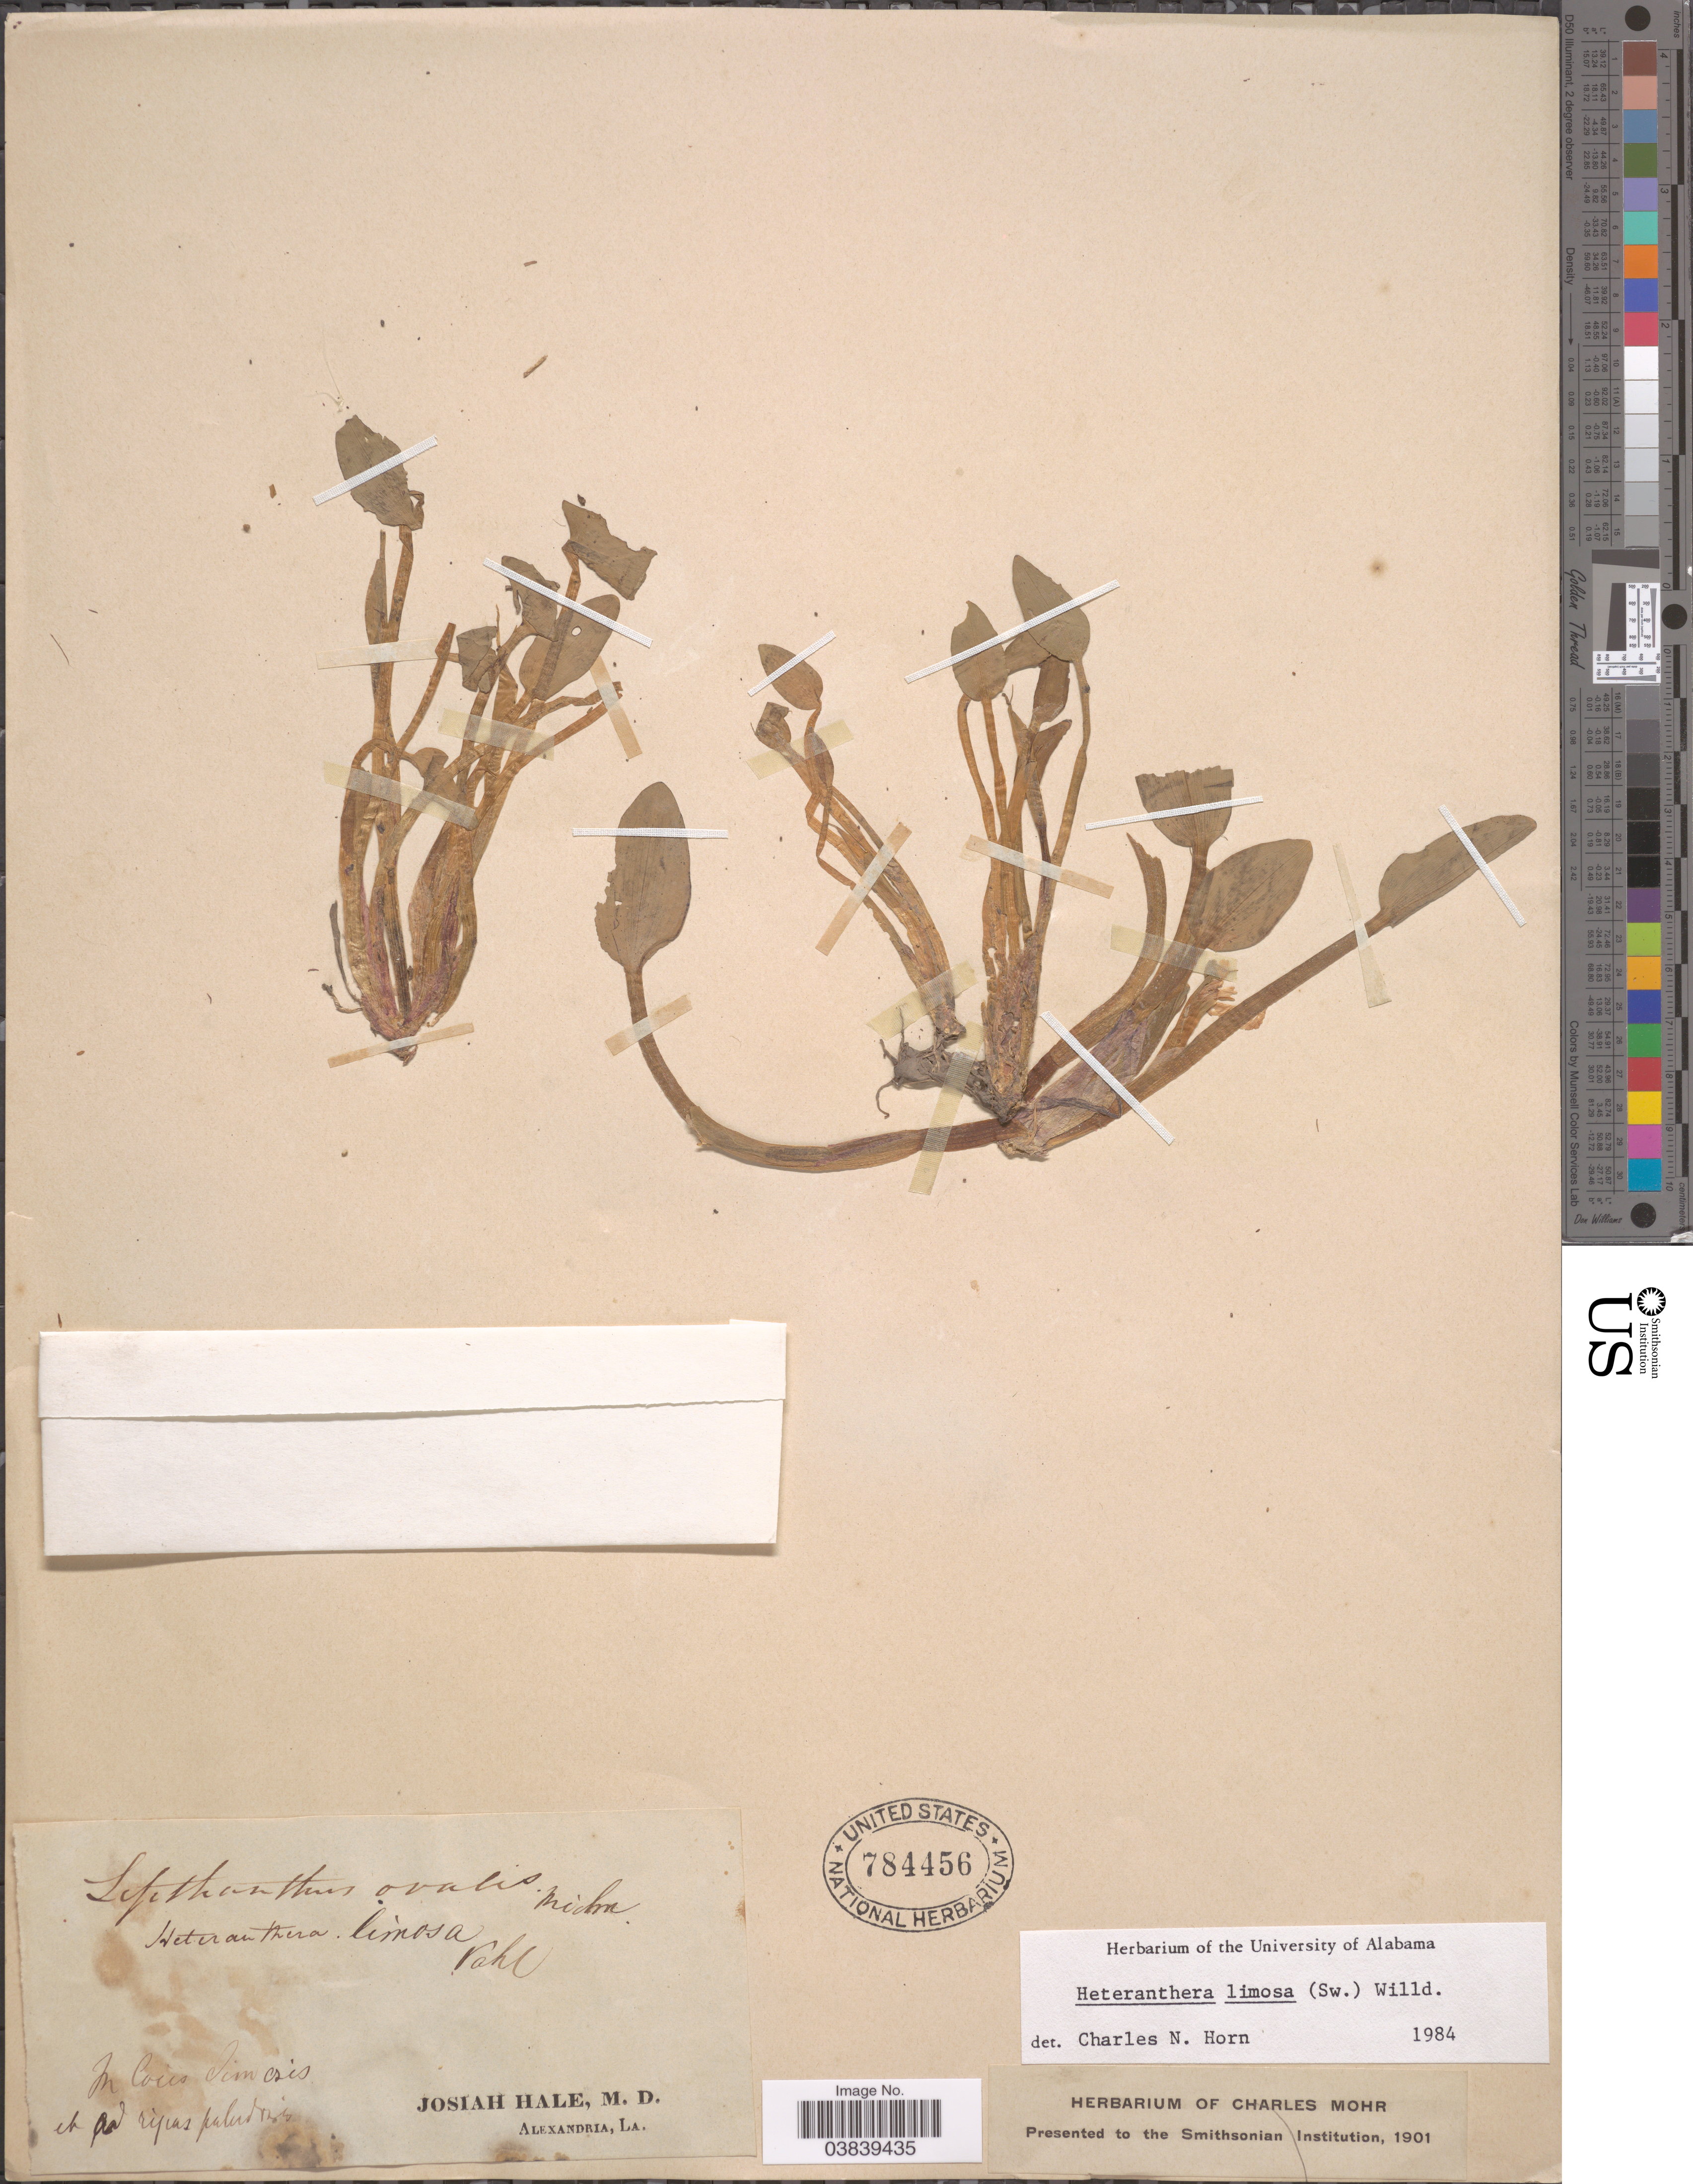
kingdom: Plantae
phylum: Tracheophyta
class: Liliopsida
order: Commelinales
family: Pontederiaceae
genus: Heteranthera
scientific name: Heteranthera limosa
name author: (Sw.) Willd.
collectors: J. Hale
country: United States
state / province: Louisiana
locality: Alexandria.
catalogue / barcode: US 784456